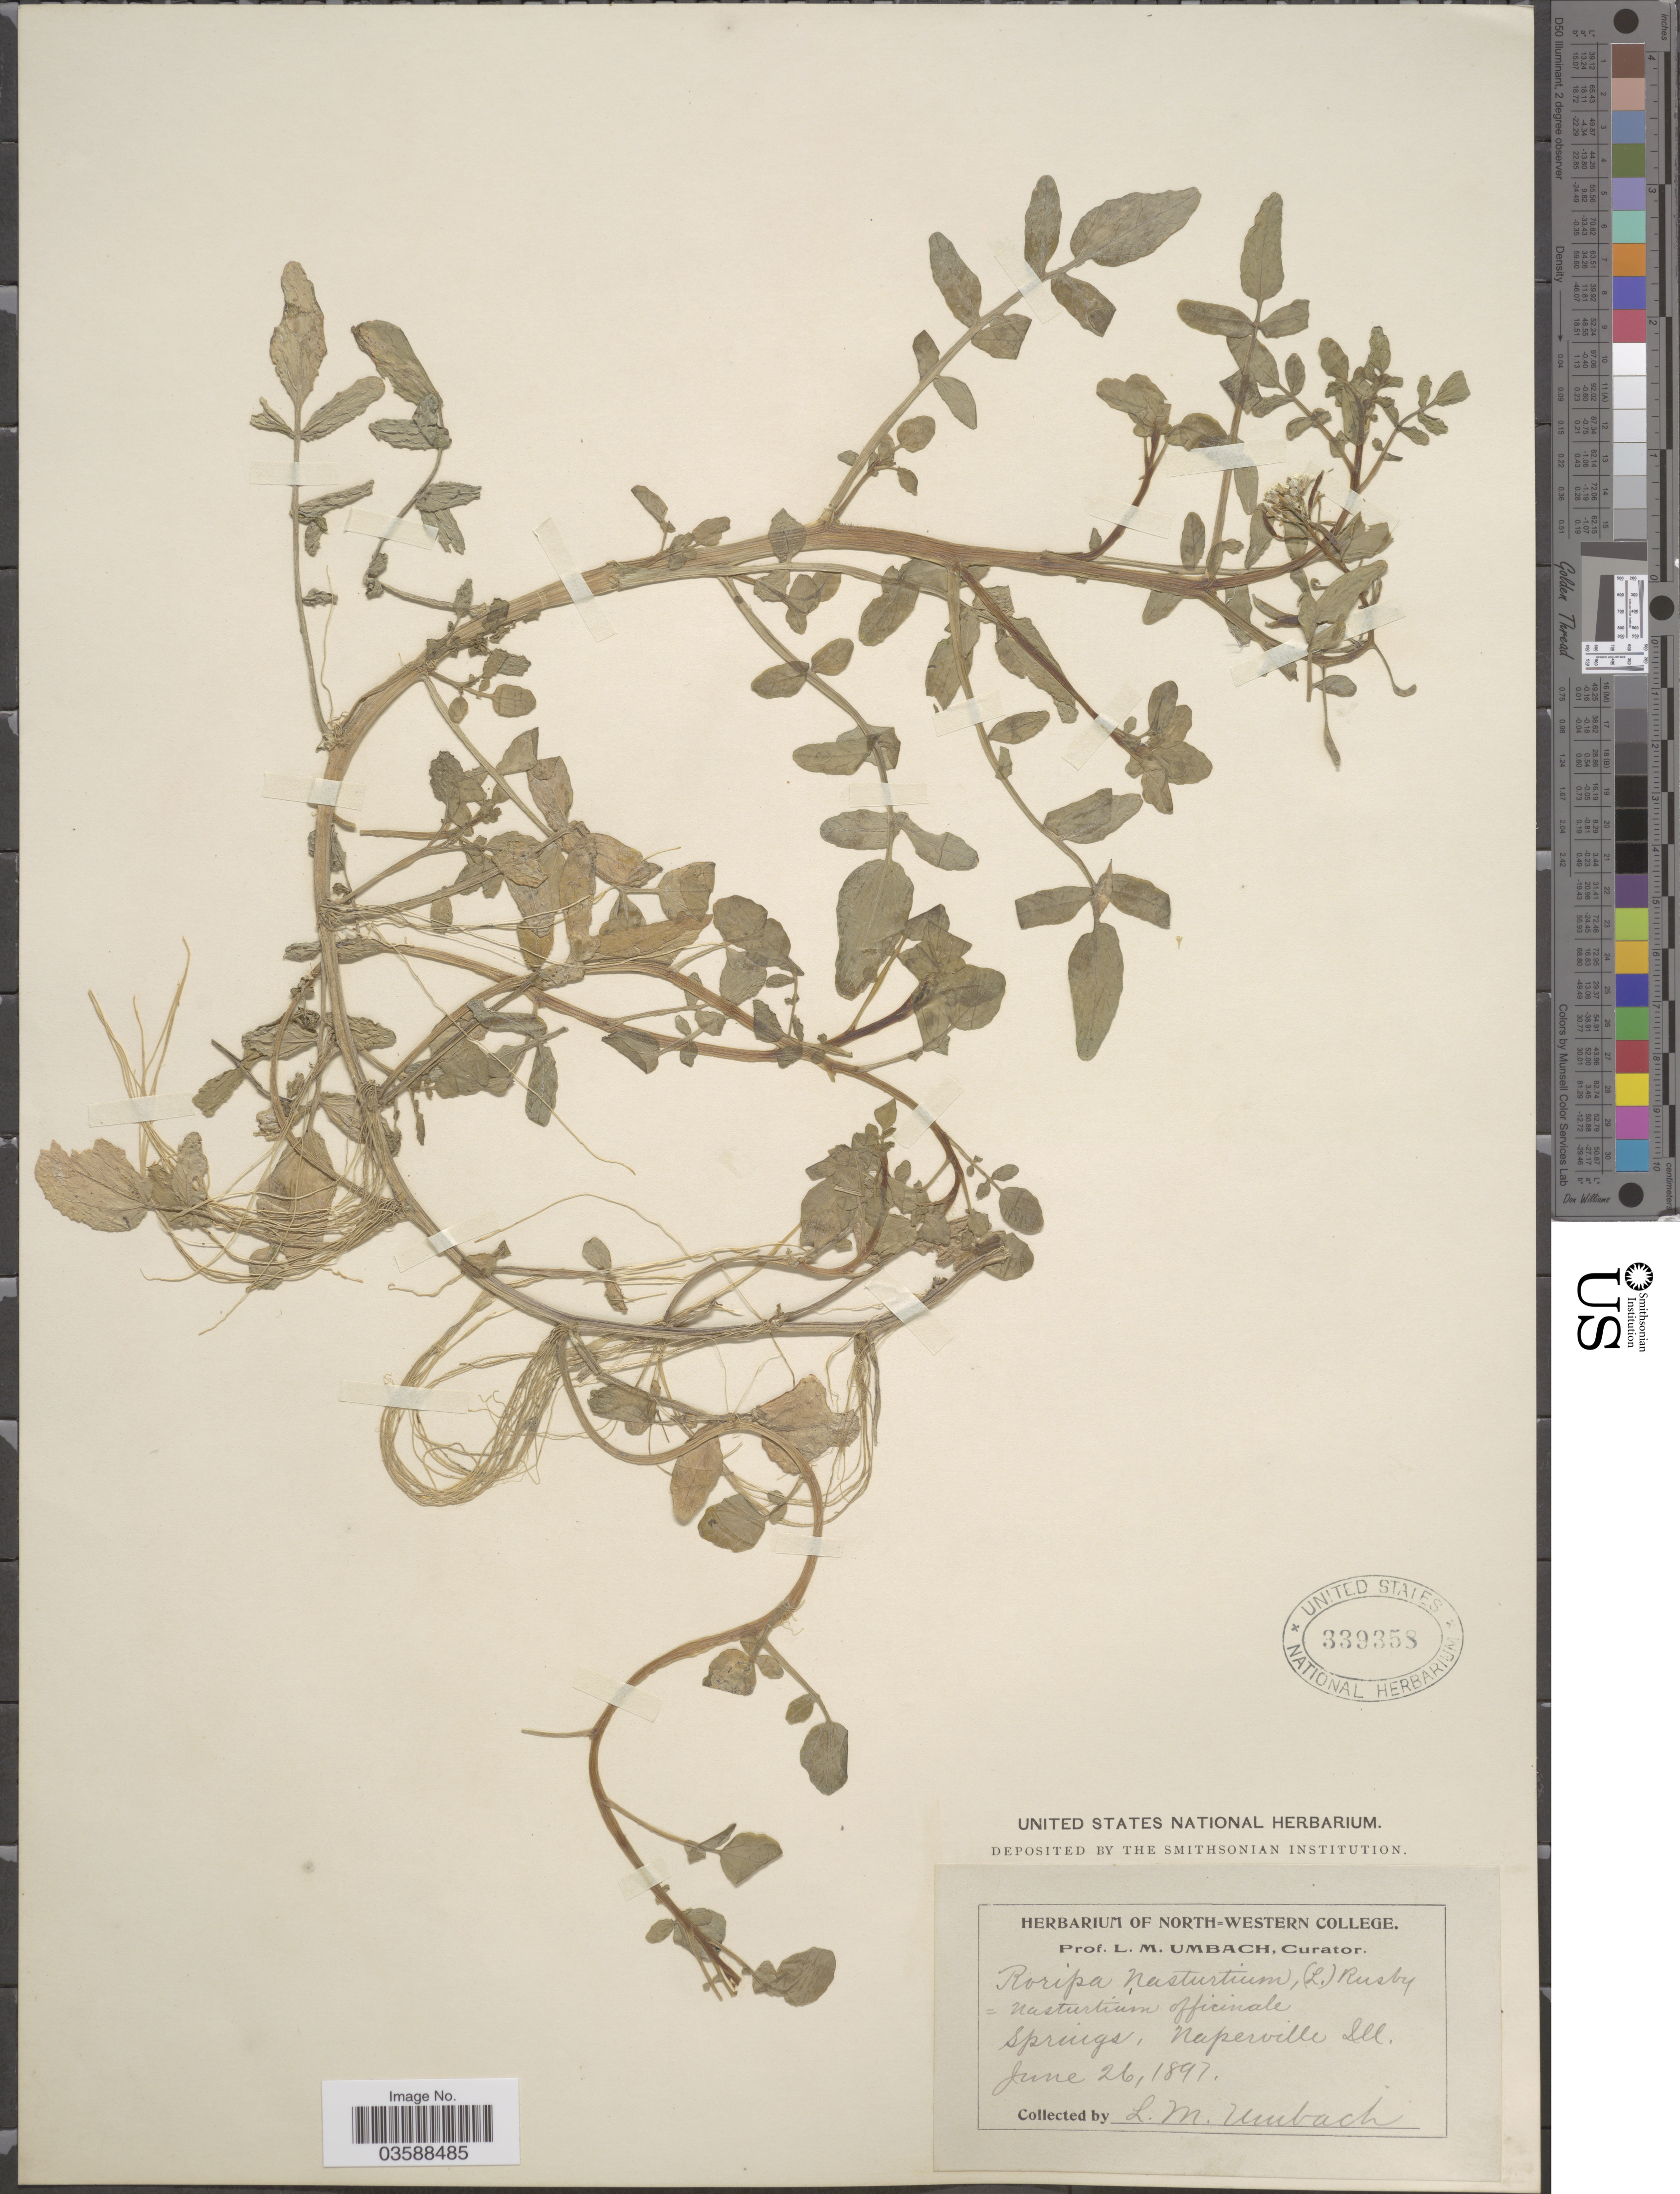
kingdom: Plantae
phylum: Tracheophyta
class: Magnoliopsida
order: Brassicales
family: Brassicaceae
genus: Nasturtium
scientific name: Nasturtium officinale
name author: R. Br.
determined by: Strong, M. T., (US), Smithsonian Institution - National Museum of Natural History (UNITED STATES)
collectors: L. M. Umbach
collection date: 1897-06-26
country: United States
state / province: Illinois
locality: Springs, Naperville.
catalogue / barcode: US 339358